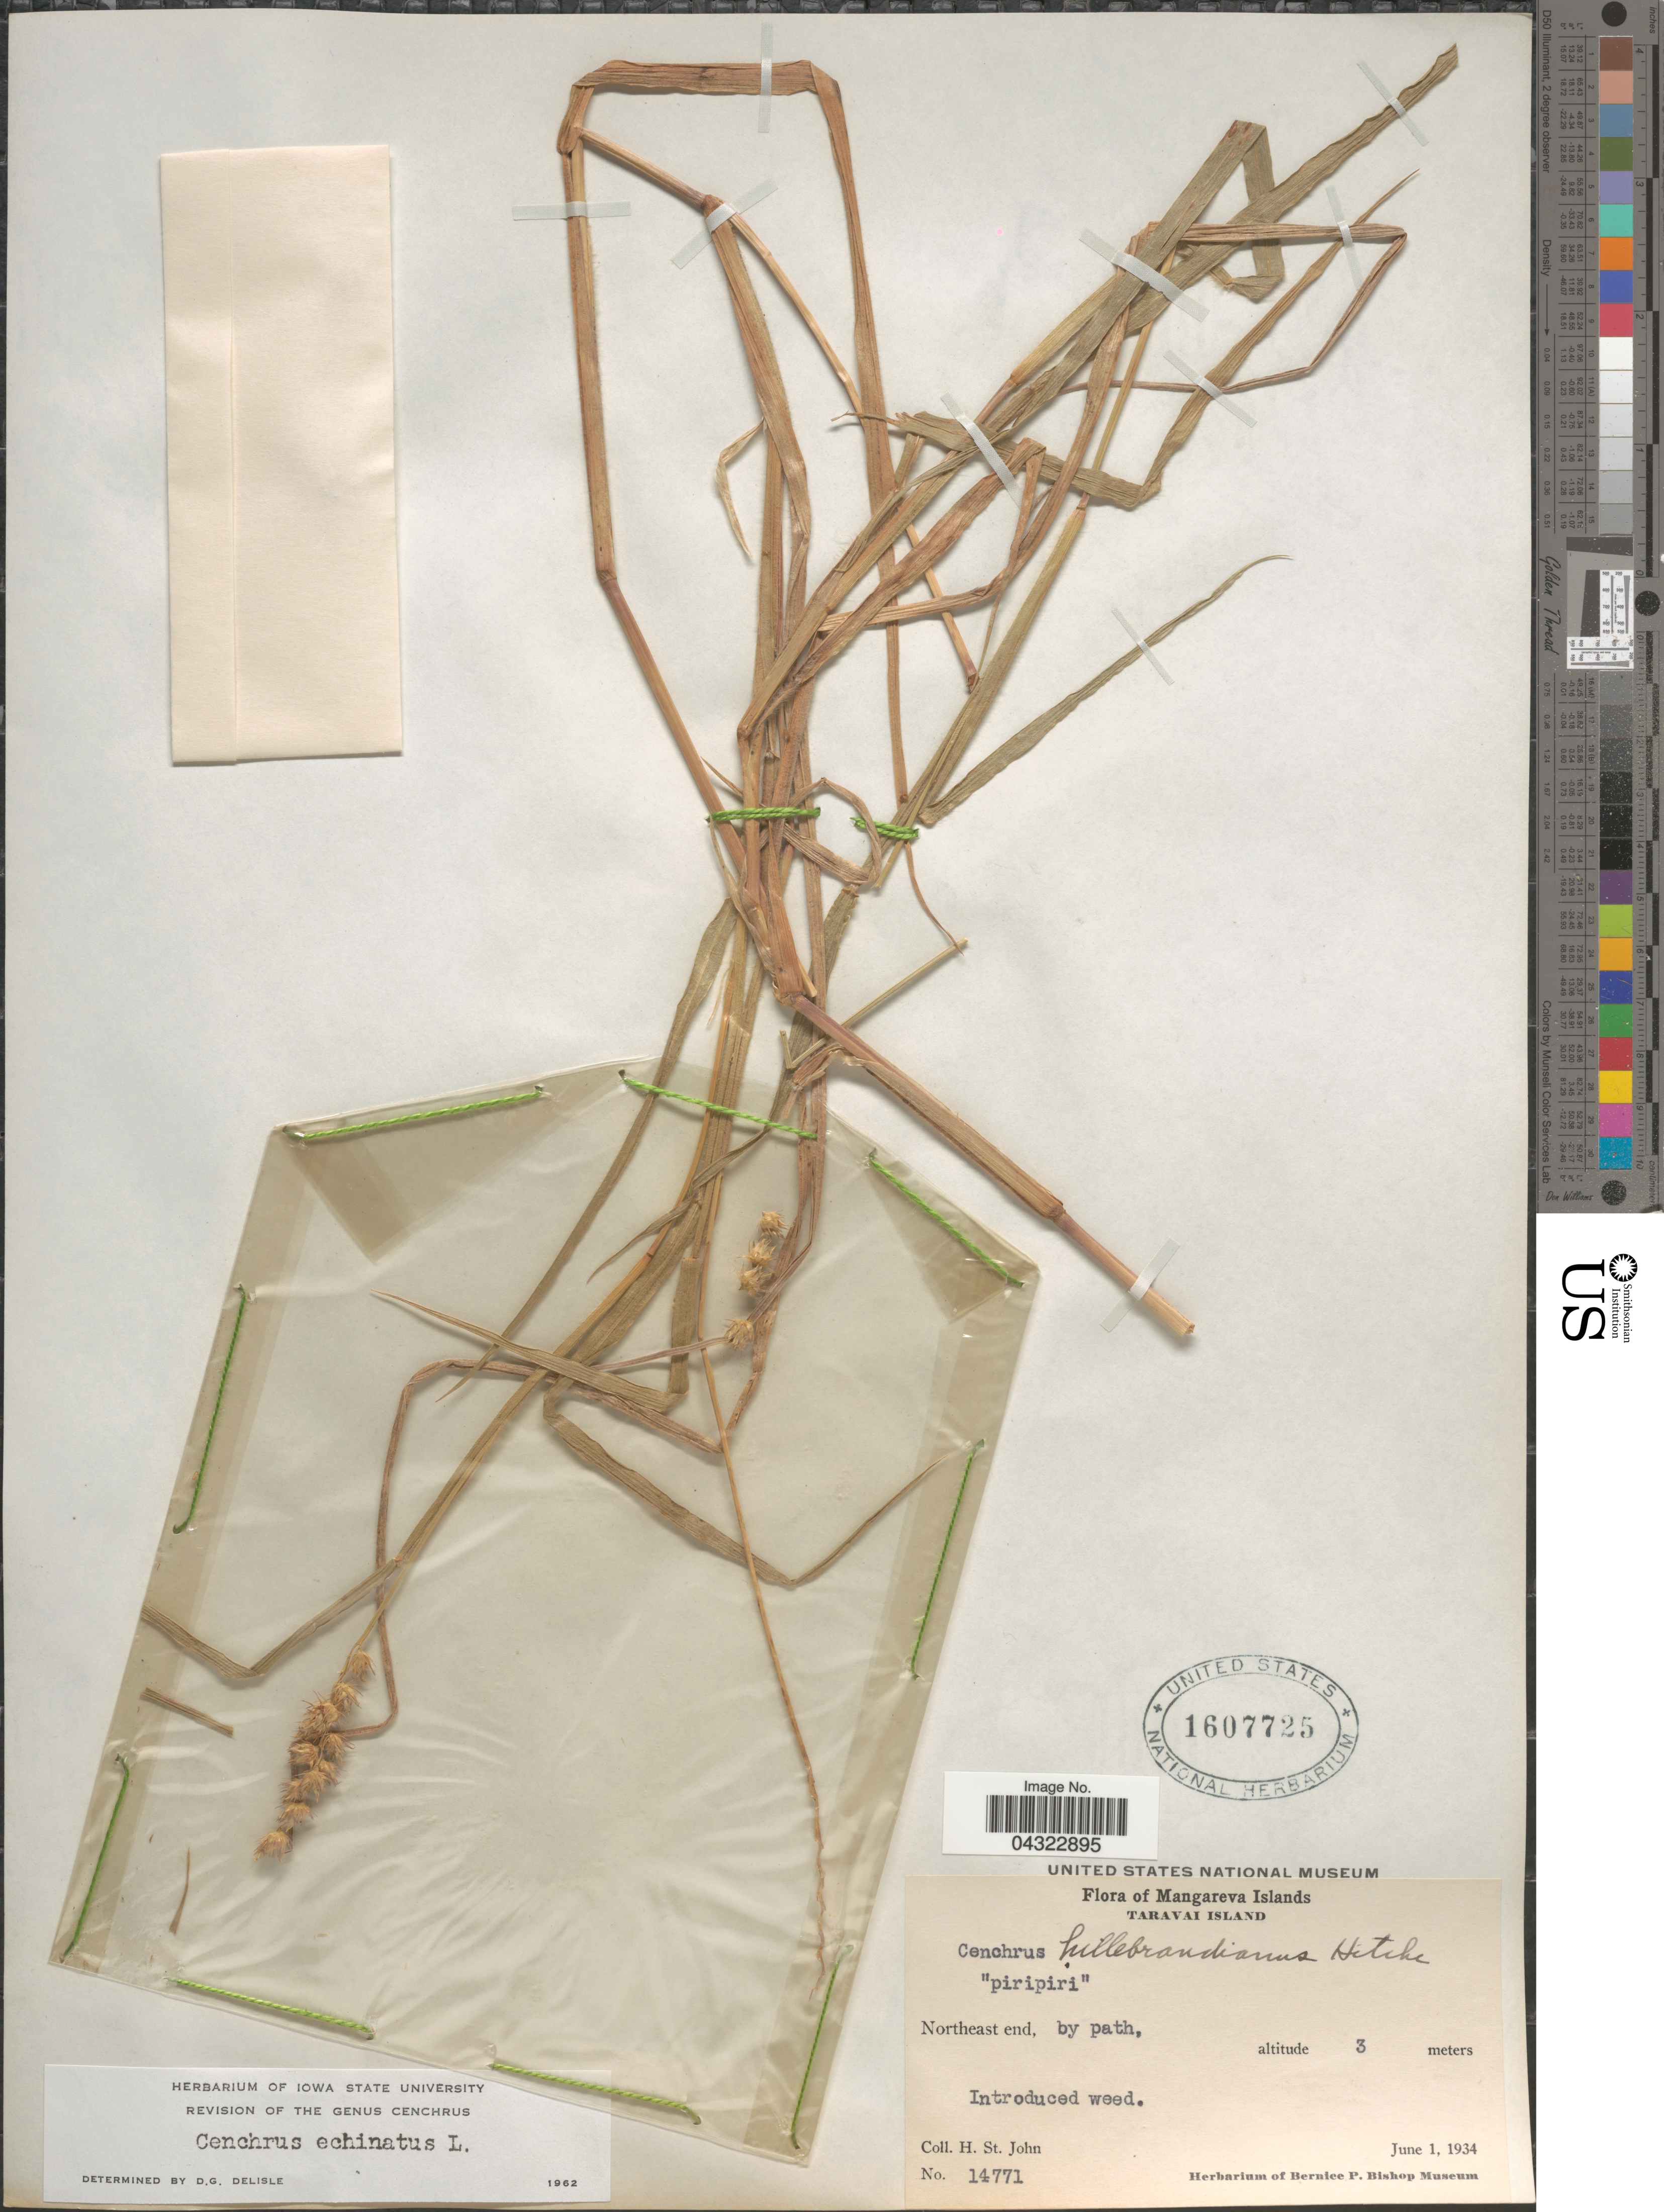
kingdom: Plantae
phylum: Tracheophyta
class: Liliopsida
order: Poales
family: Poaceae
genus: Cenchrus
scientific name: Cenchrus echinatus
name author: L.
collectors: H. St. John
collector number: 14771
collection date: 1934-06-01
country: French Polynesia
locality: Mangareva Islands. Taravai Island. Northeast end, by path.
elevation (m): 3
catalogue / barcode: US 1607725